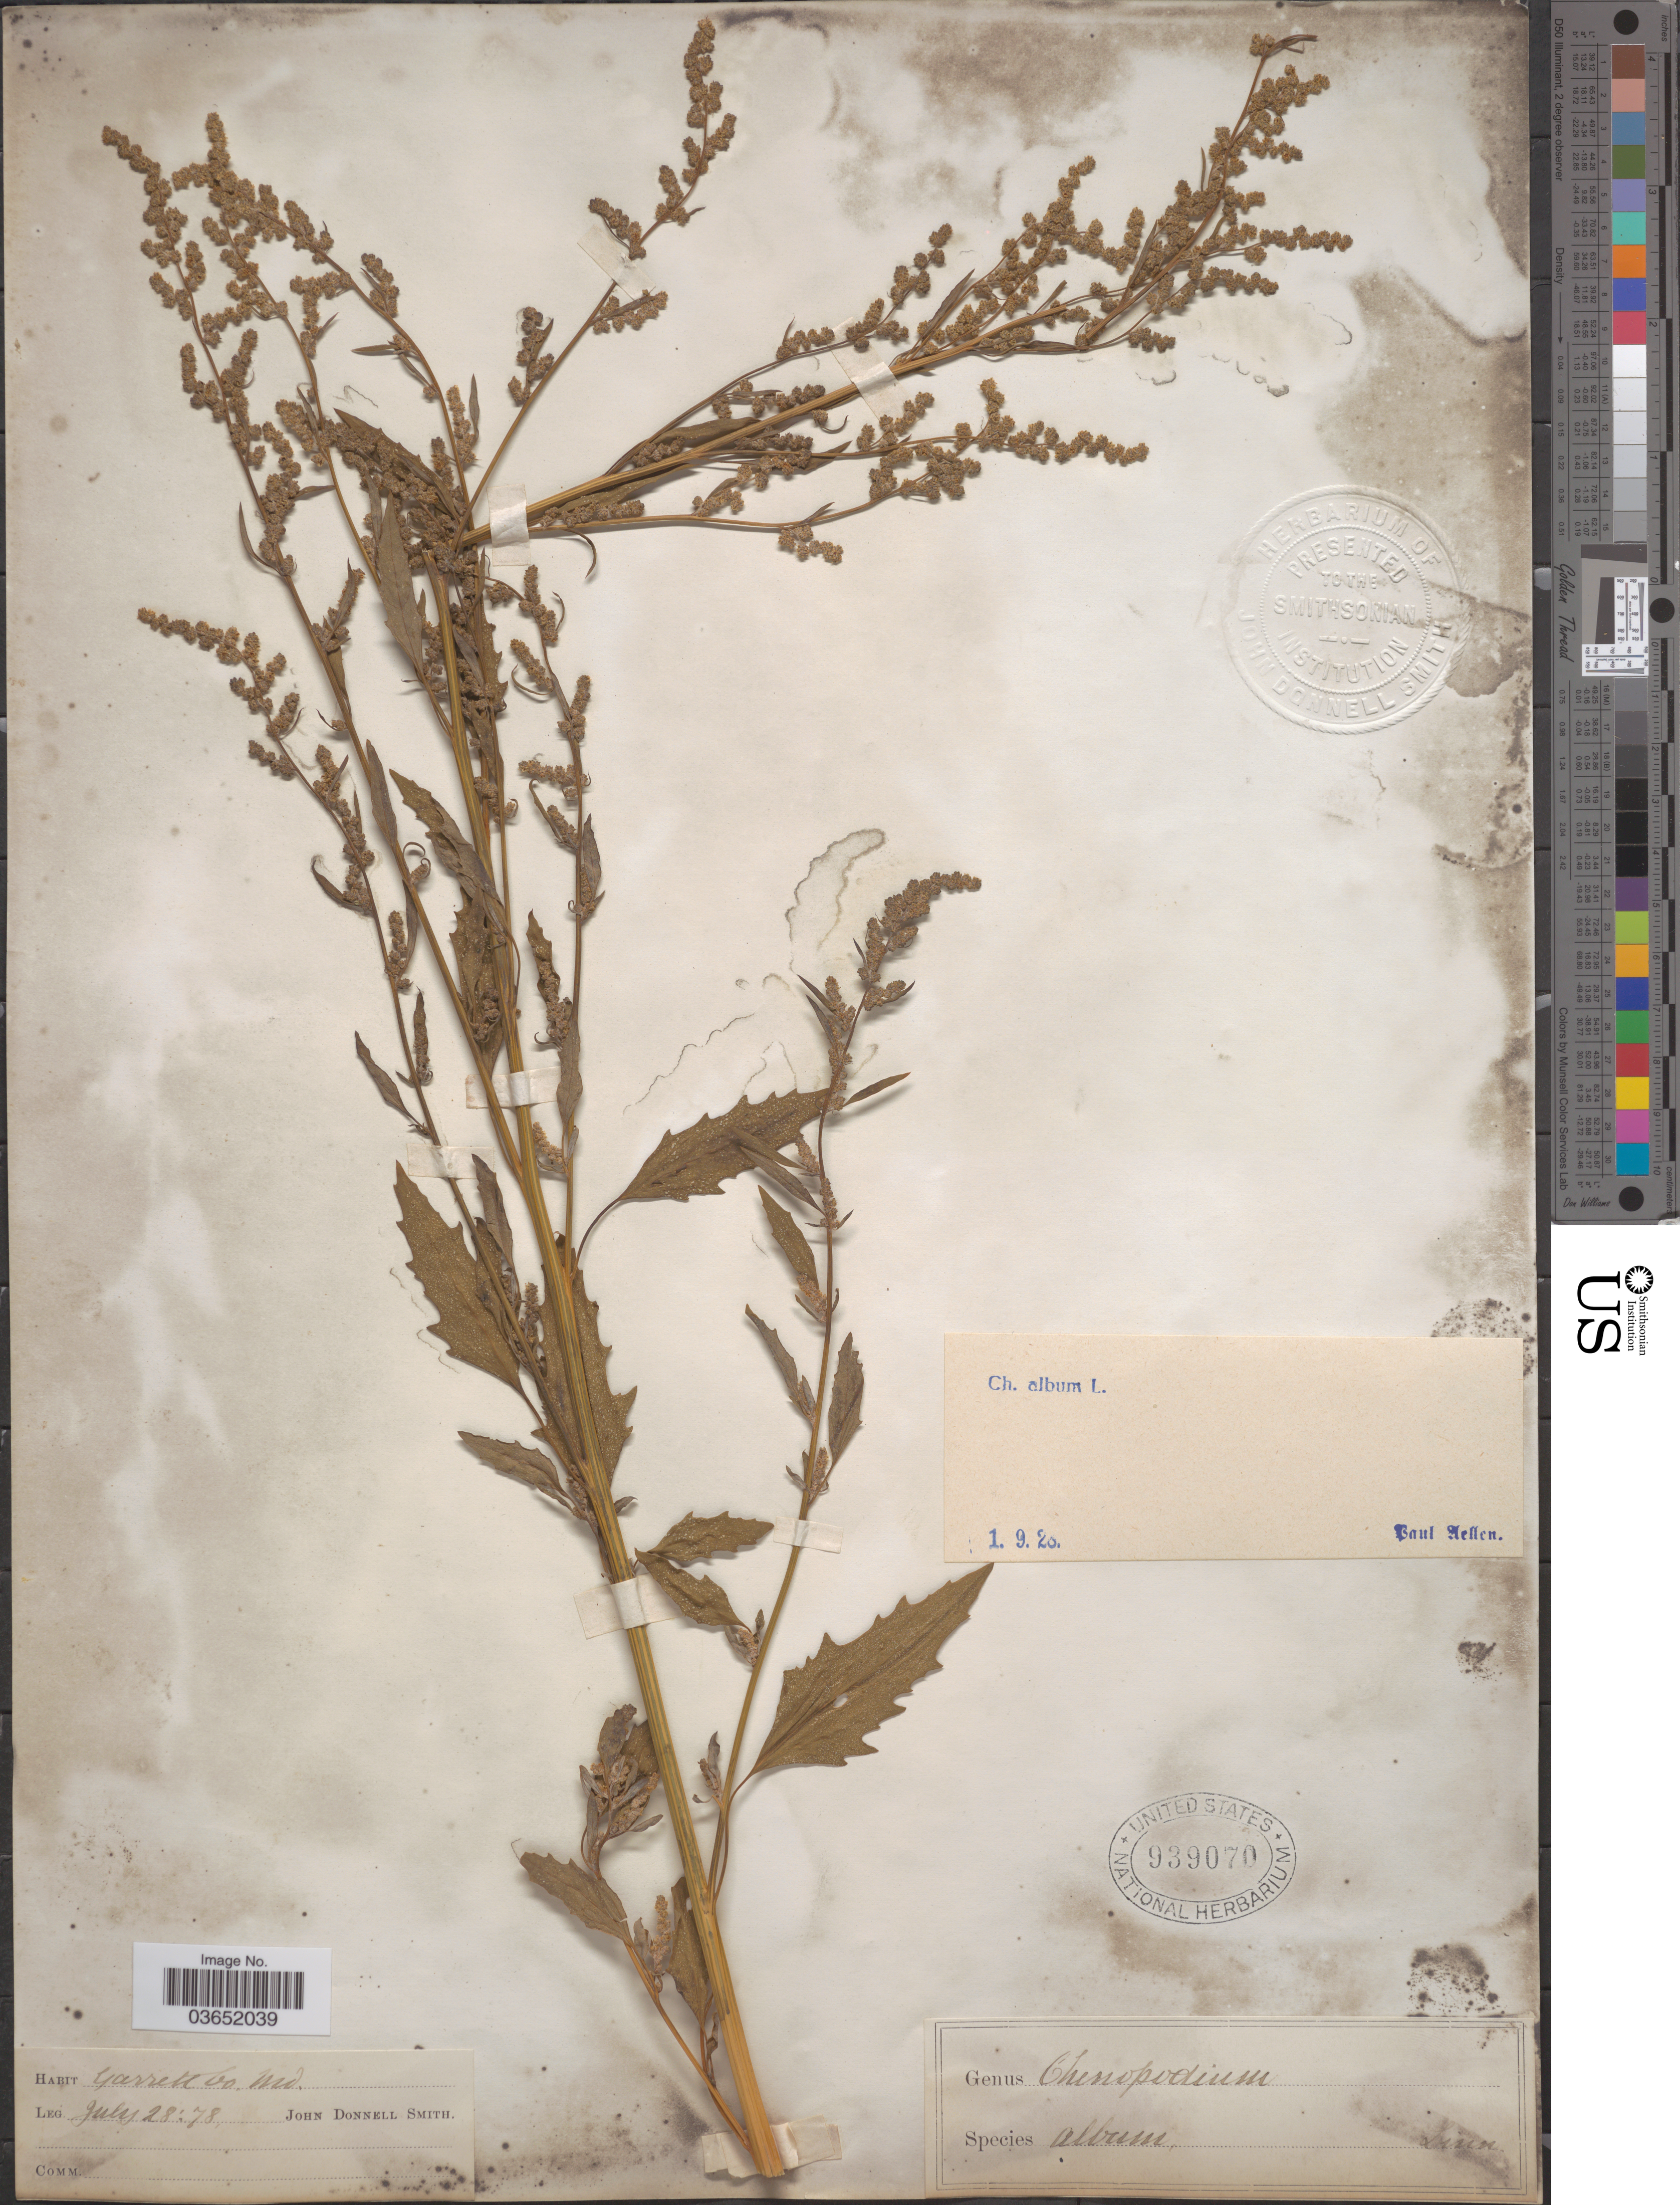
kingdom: Plantae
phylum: Tracheophyta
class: Magnoliopsida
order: Caryophyllales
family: Amaranthaceae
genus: Chenopodium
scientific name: Chenopodium album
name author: L.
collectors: J. Donnell Smith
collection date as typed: Transcribed d/m/y: 28/7/78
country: United States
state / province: Maryland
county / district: Garrett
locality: Garrett Co.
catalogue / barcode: US 939070